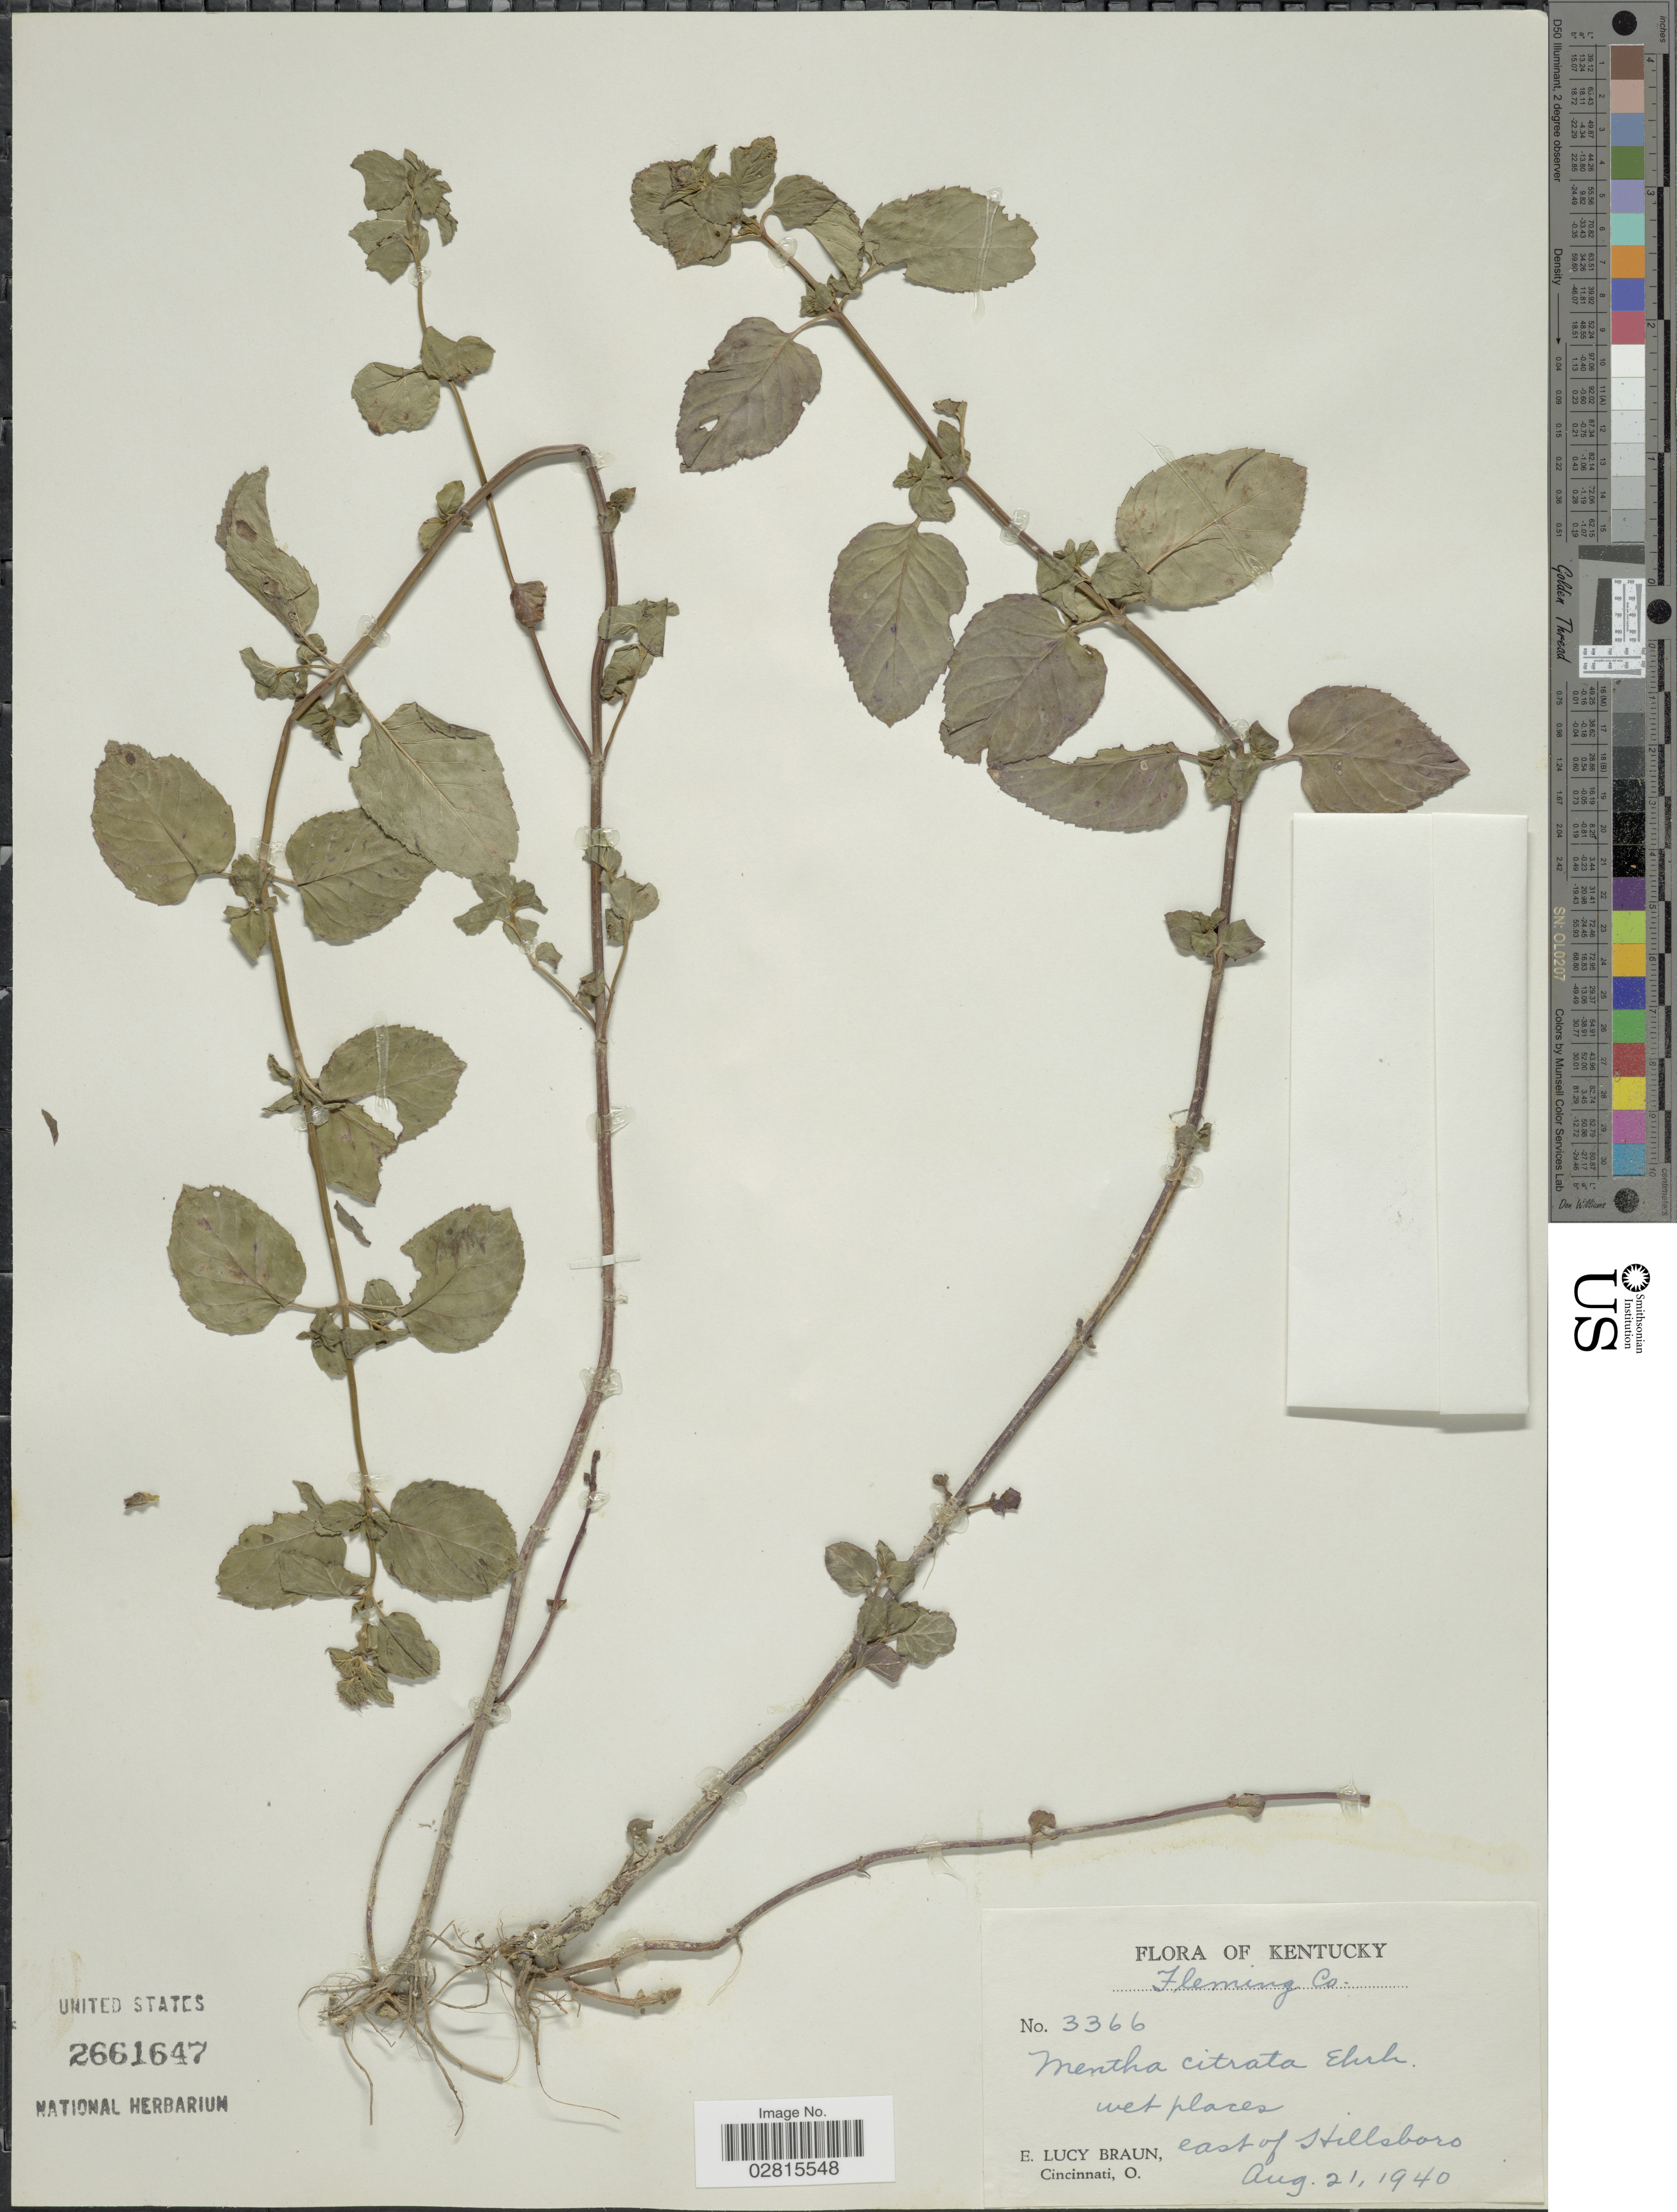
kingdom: Plantae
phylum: Tracheophyta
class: Magnoliopsida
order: Lamiales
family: Lamiaceae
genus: Mentha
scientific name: Mentha citrata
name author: Ehrh.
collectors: E. L. Braun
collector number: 3366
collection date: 1940-08-21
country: United States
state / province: Kentucky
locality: Fleming Co., east of Hillsboro.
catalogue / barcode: US 2661647